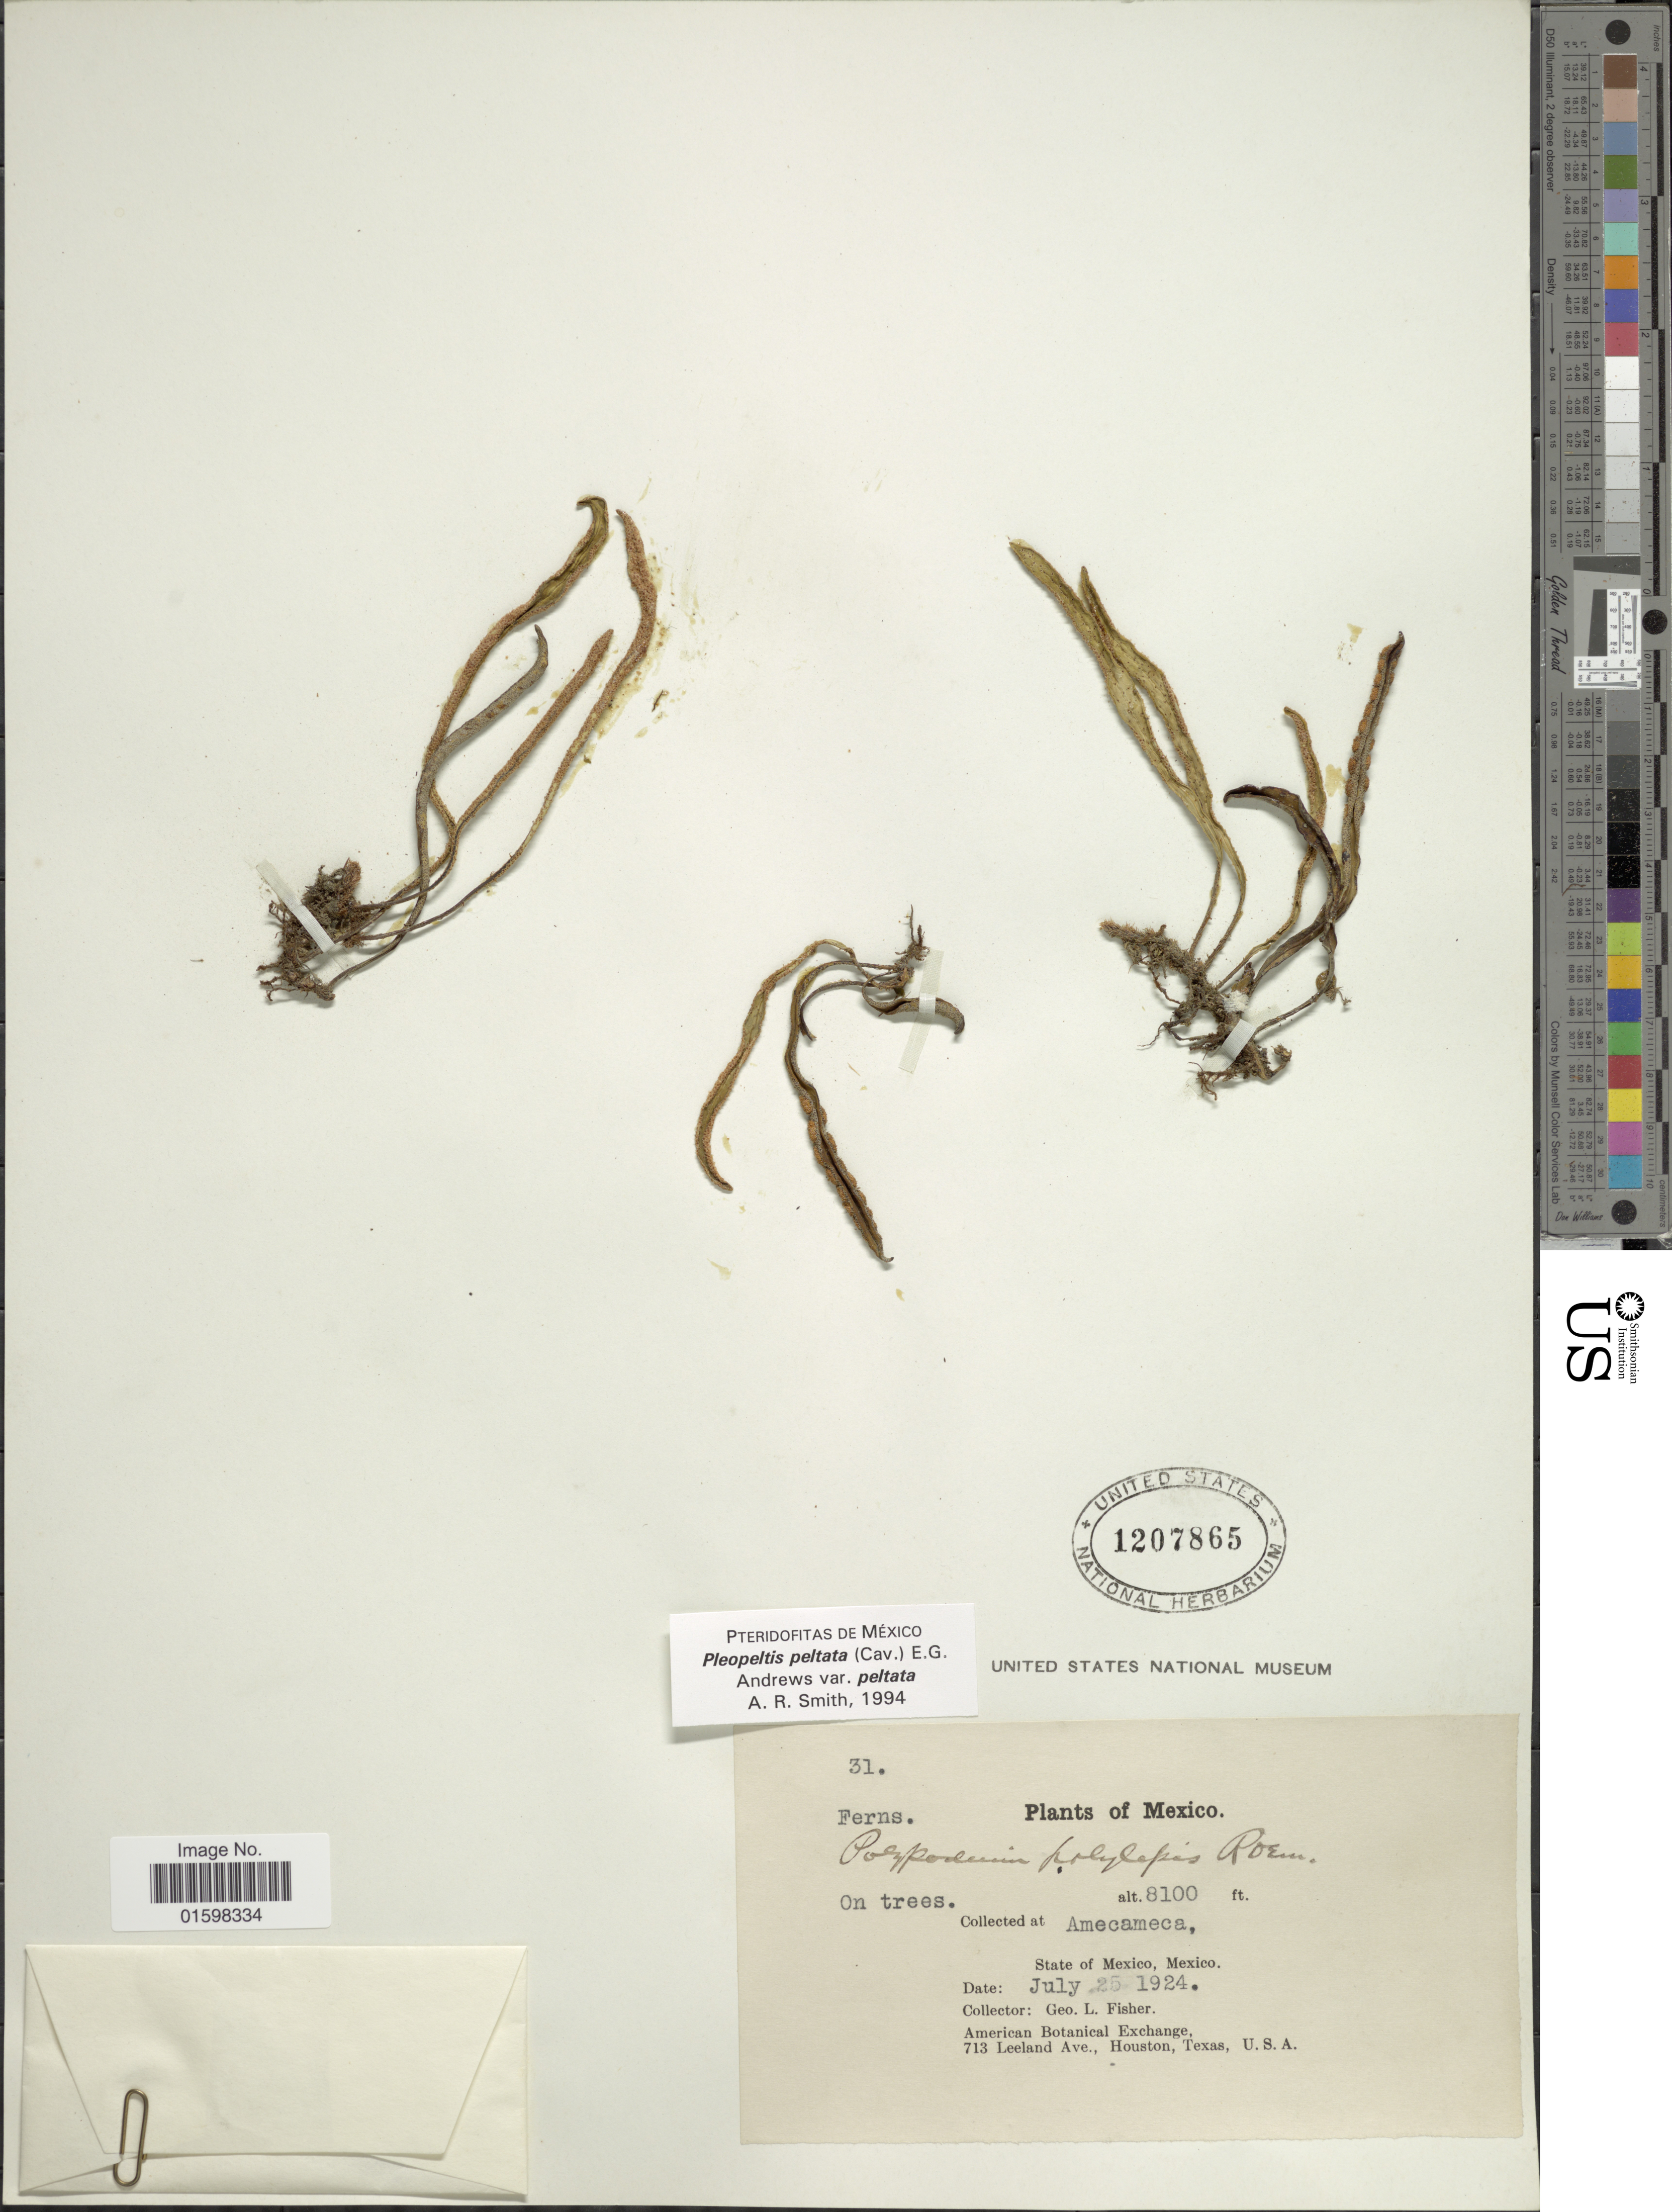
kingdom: Plantae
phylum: Tracheophyta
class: Polypodiopsida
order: Polypodiales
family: Polypodiaceae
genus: Pleopeltis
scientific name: Pleopeltis polylepis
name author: (Roem. ex Kunze) T. Moore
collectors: G. L. Fisher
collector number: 31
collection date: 1924-07-25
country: Mexico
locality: State of Mexico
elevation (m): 2469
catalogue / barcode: US 1207865